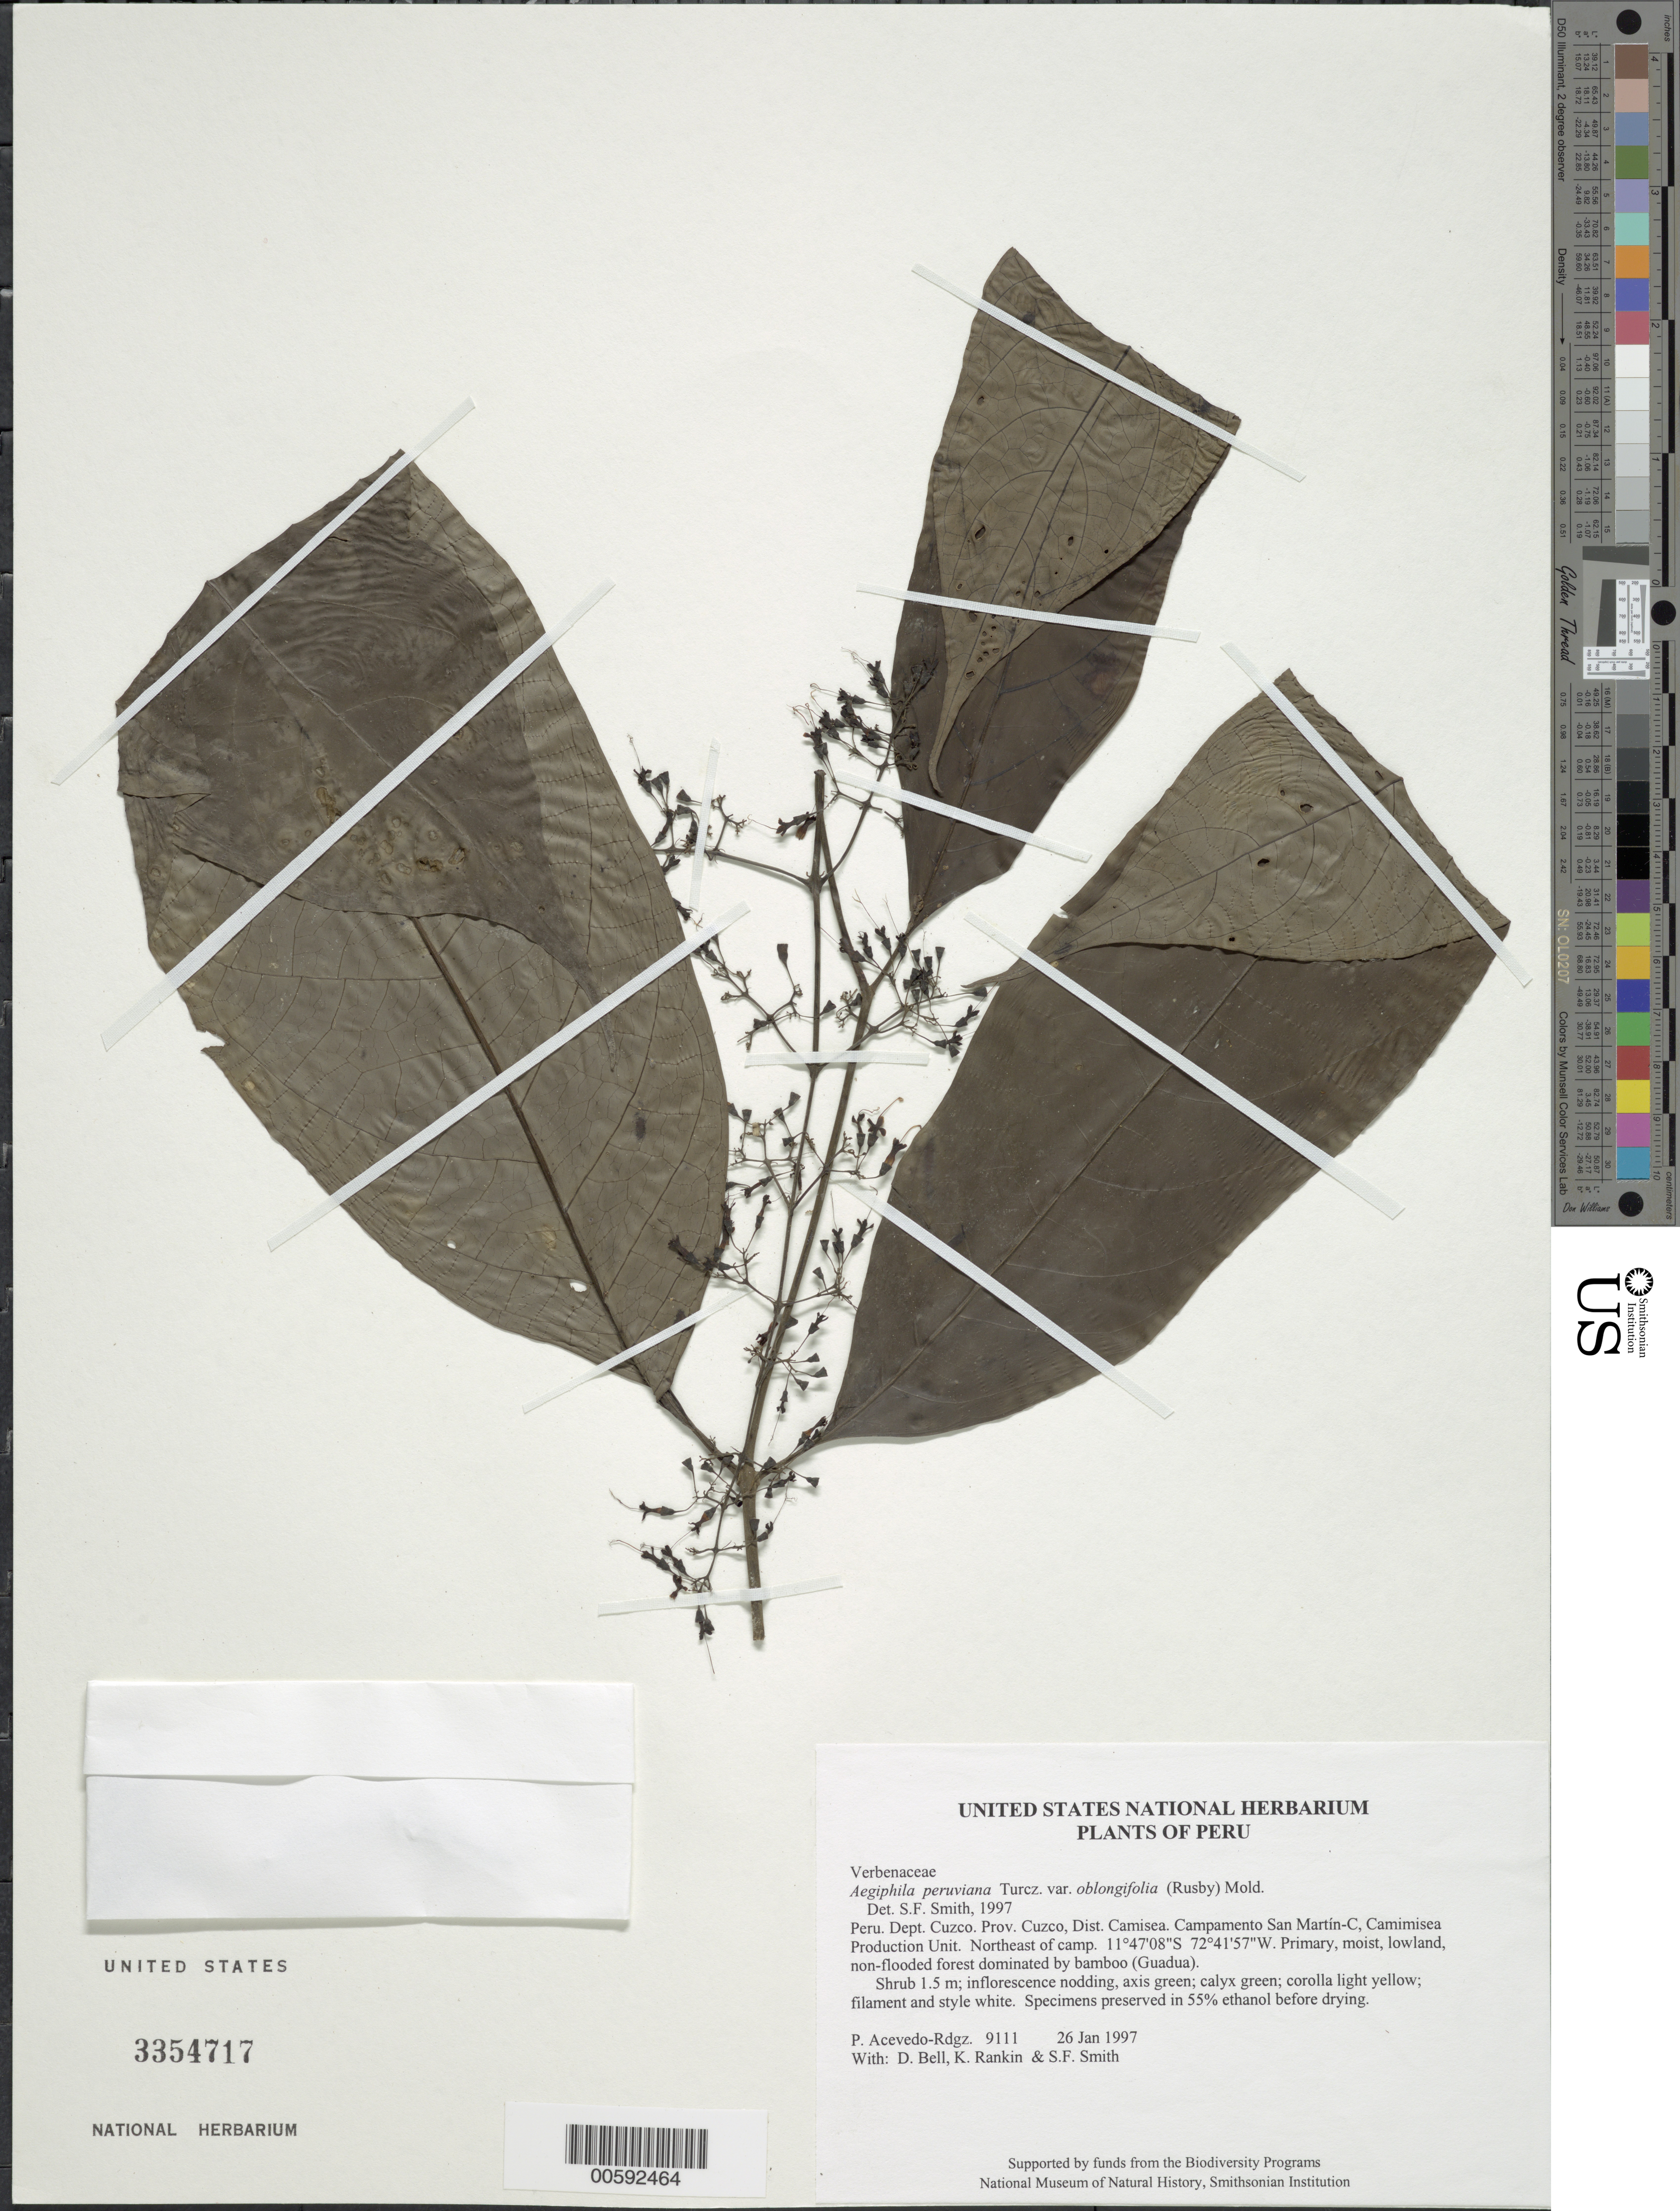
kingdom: Plantae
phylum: Tracheophyta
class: Magnoliopsida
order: Lamiales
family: Lamiaceae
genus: Aegiphila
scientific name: Aegiphila panamensis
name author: Moldenke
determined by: Liesner, R. L.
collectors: P. Acevedo-Rodr., D. A. Bell, K. B. Rankin & S.F. Smith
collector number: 9111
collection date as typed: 26 Jan 1997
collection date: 1997-01-26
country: Peru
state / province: Cusco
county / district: Cusco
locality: Districto Camisea, Campamento San Martín-C, Camimisea Production Unit. Northeast of camp.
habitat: Primary, moist, lowland, non-flooded forest dominated by bamboo (Guadua).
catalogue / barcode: US 3354717